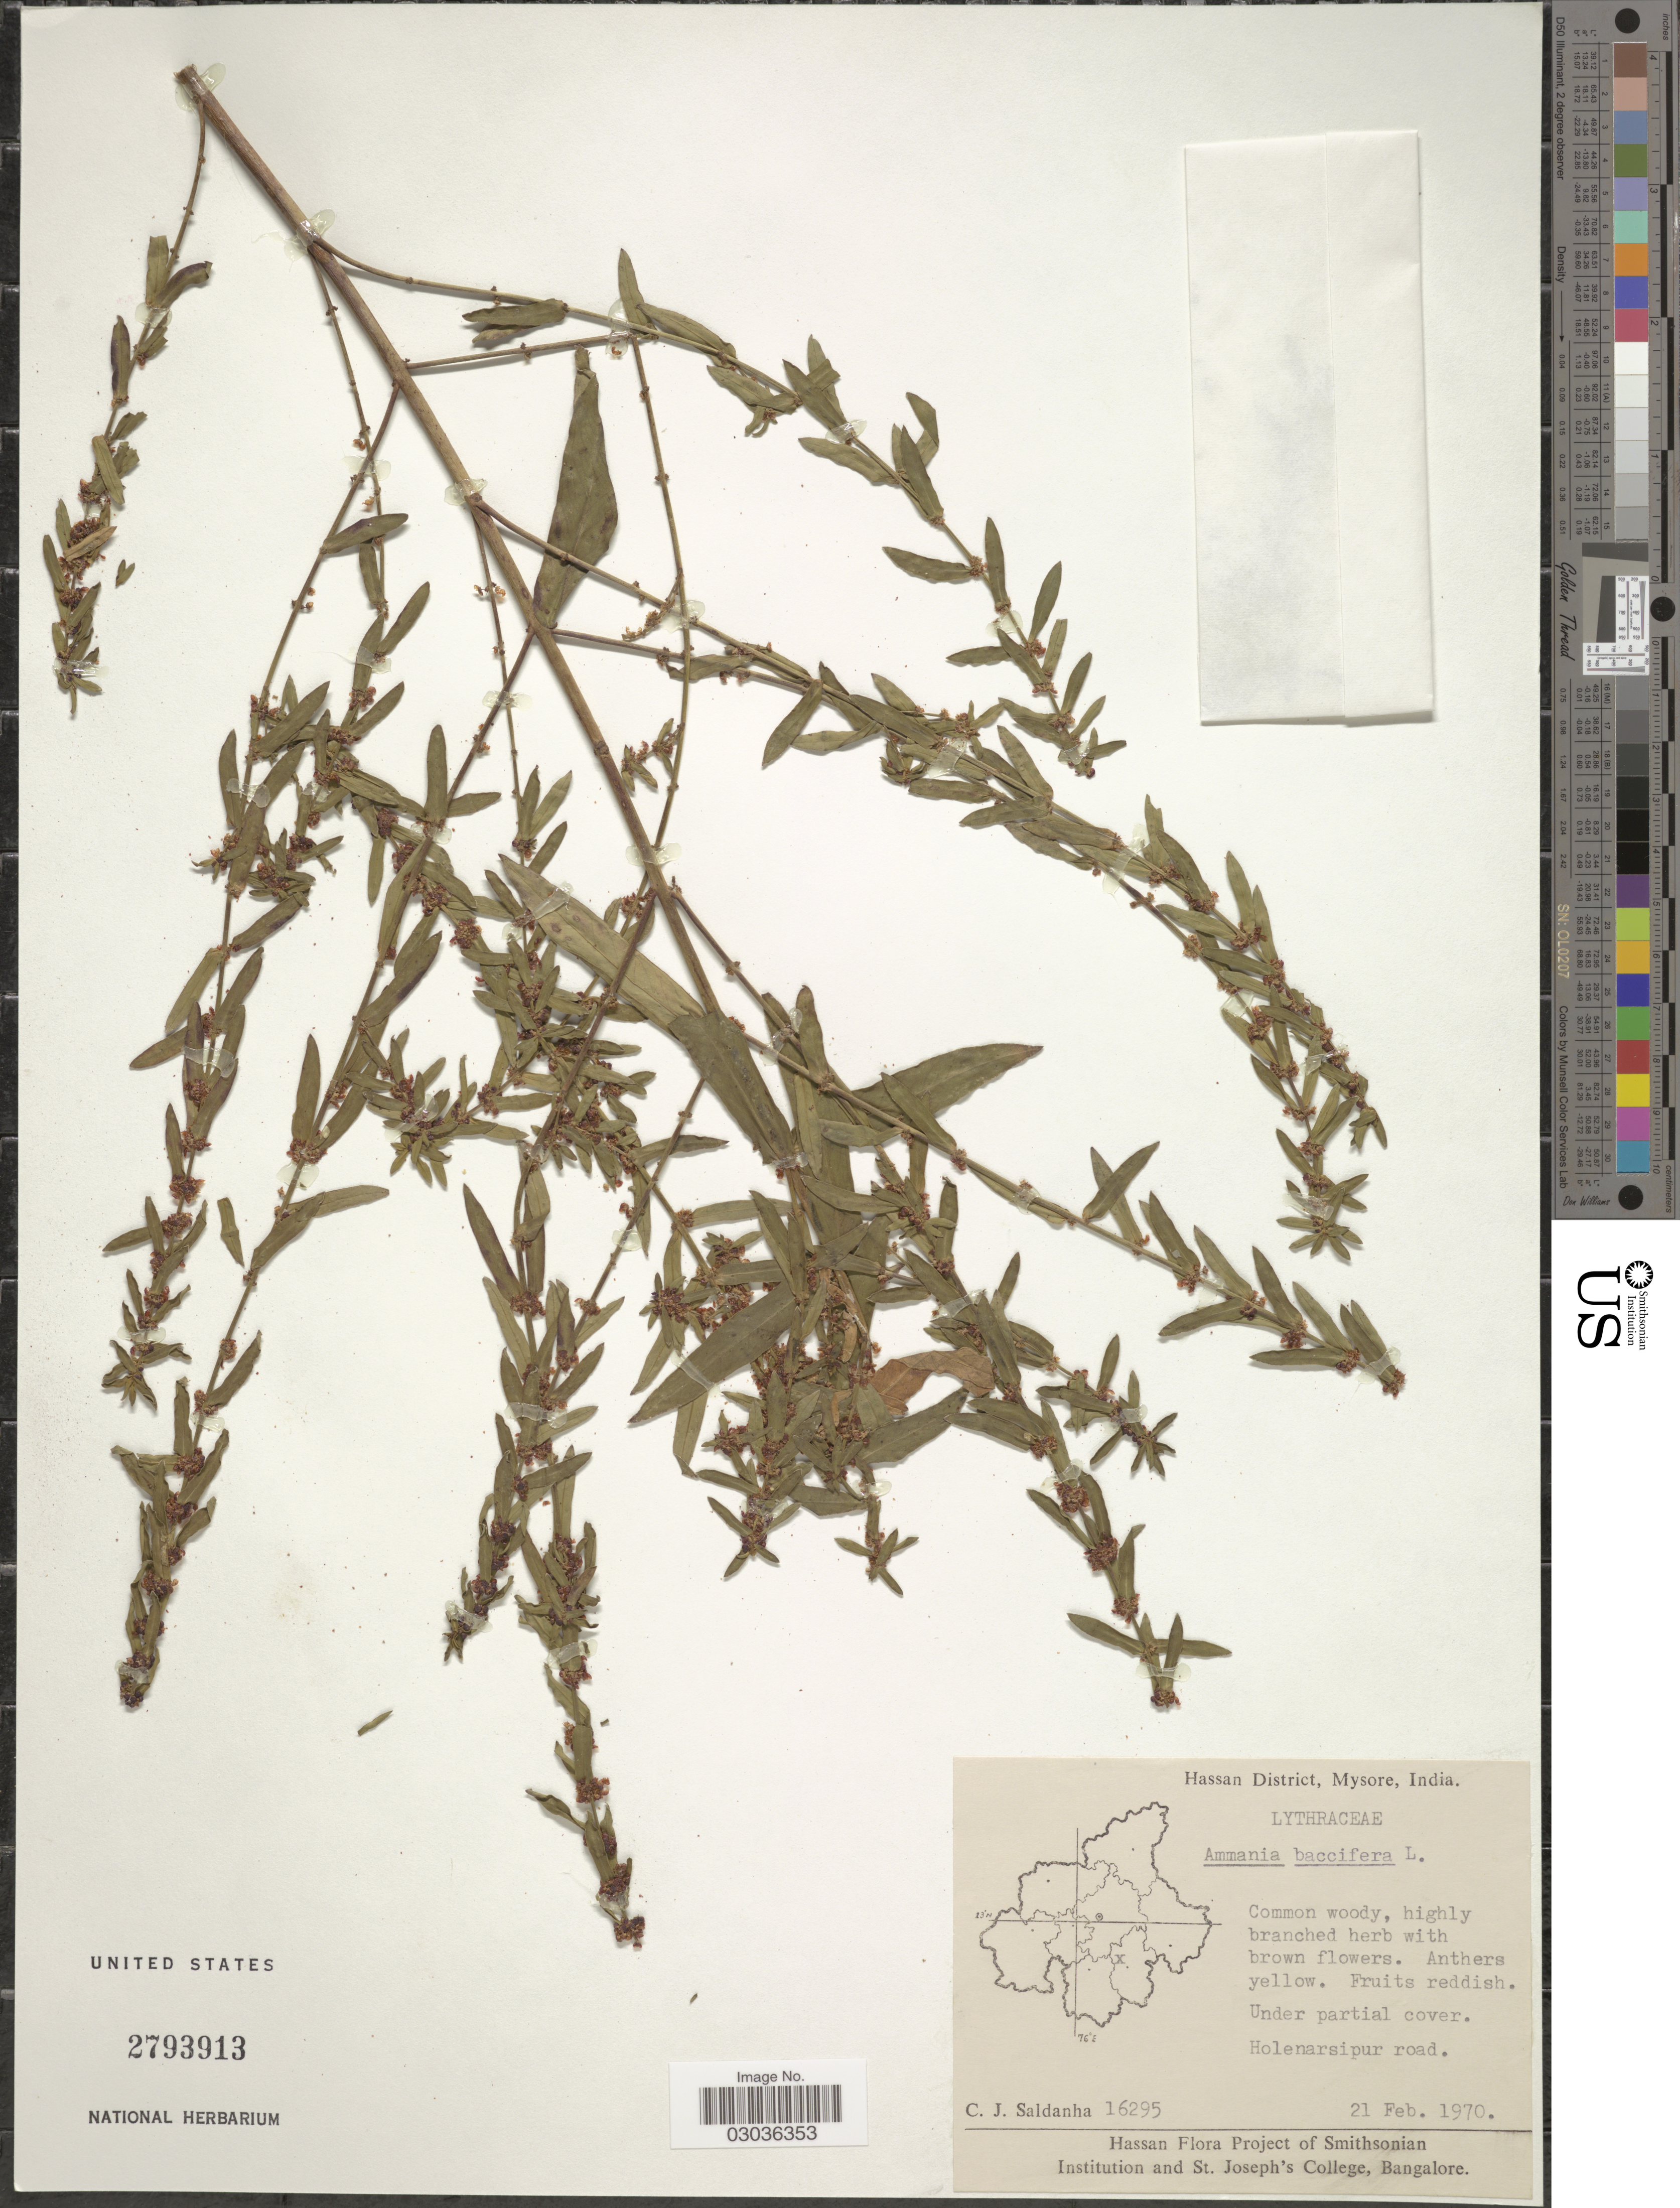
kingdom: Plantae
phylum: Tracheophyta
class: Magnoliopsida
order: Myrtales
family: Lythraceae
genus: Ammannia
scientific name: Ammannia baccifera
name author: L.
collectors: C. J. Saldanha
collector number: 16295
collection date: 1970-02-21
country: India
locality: Hassan District, Mysore. Holenarsipur road.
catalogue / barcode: US 2793913